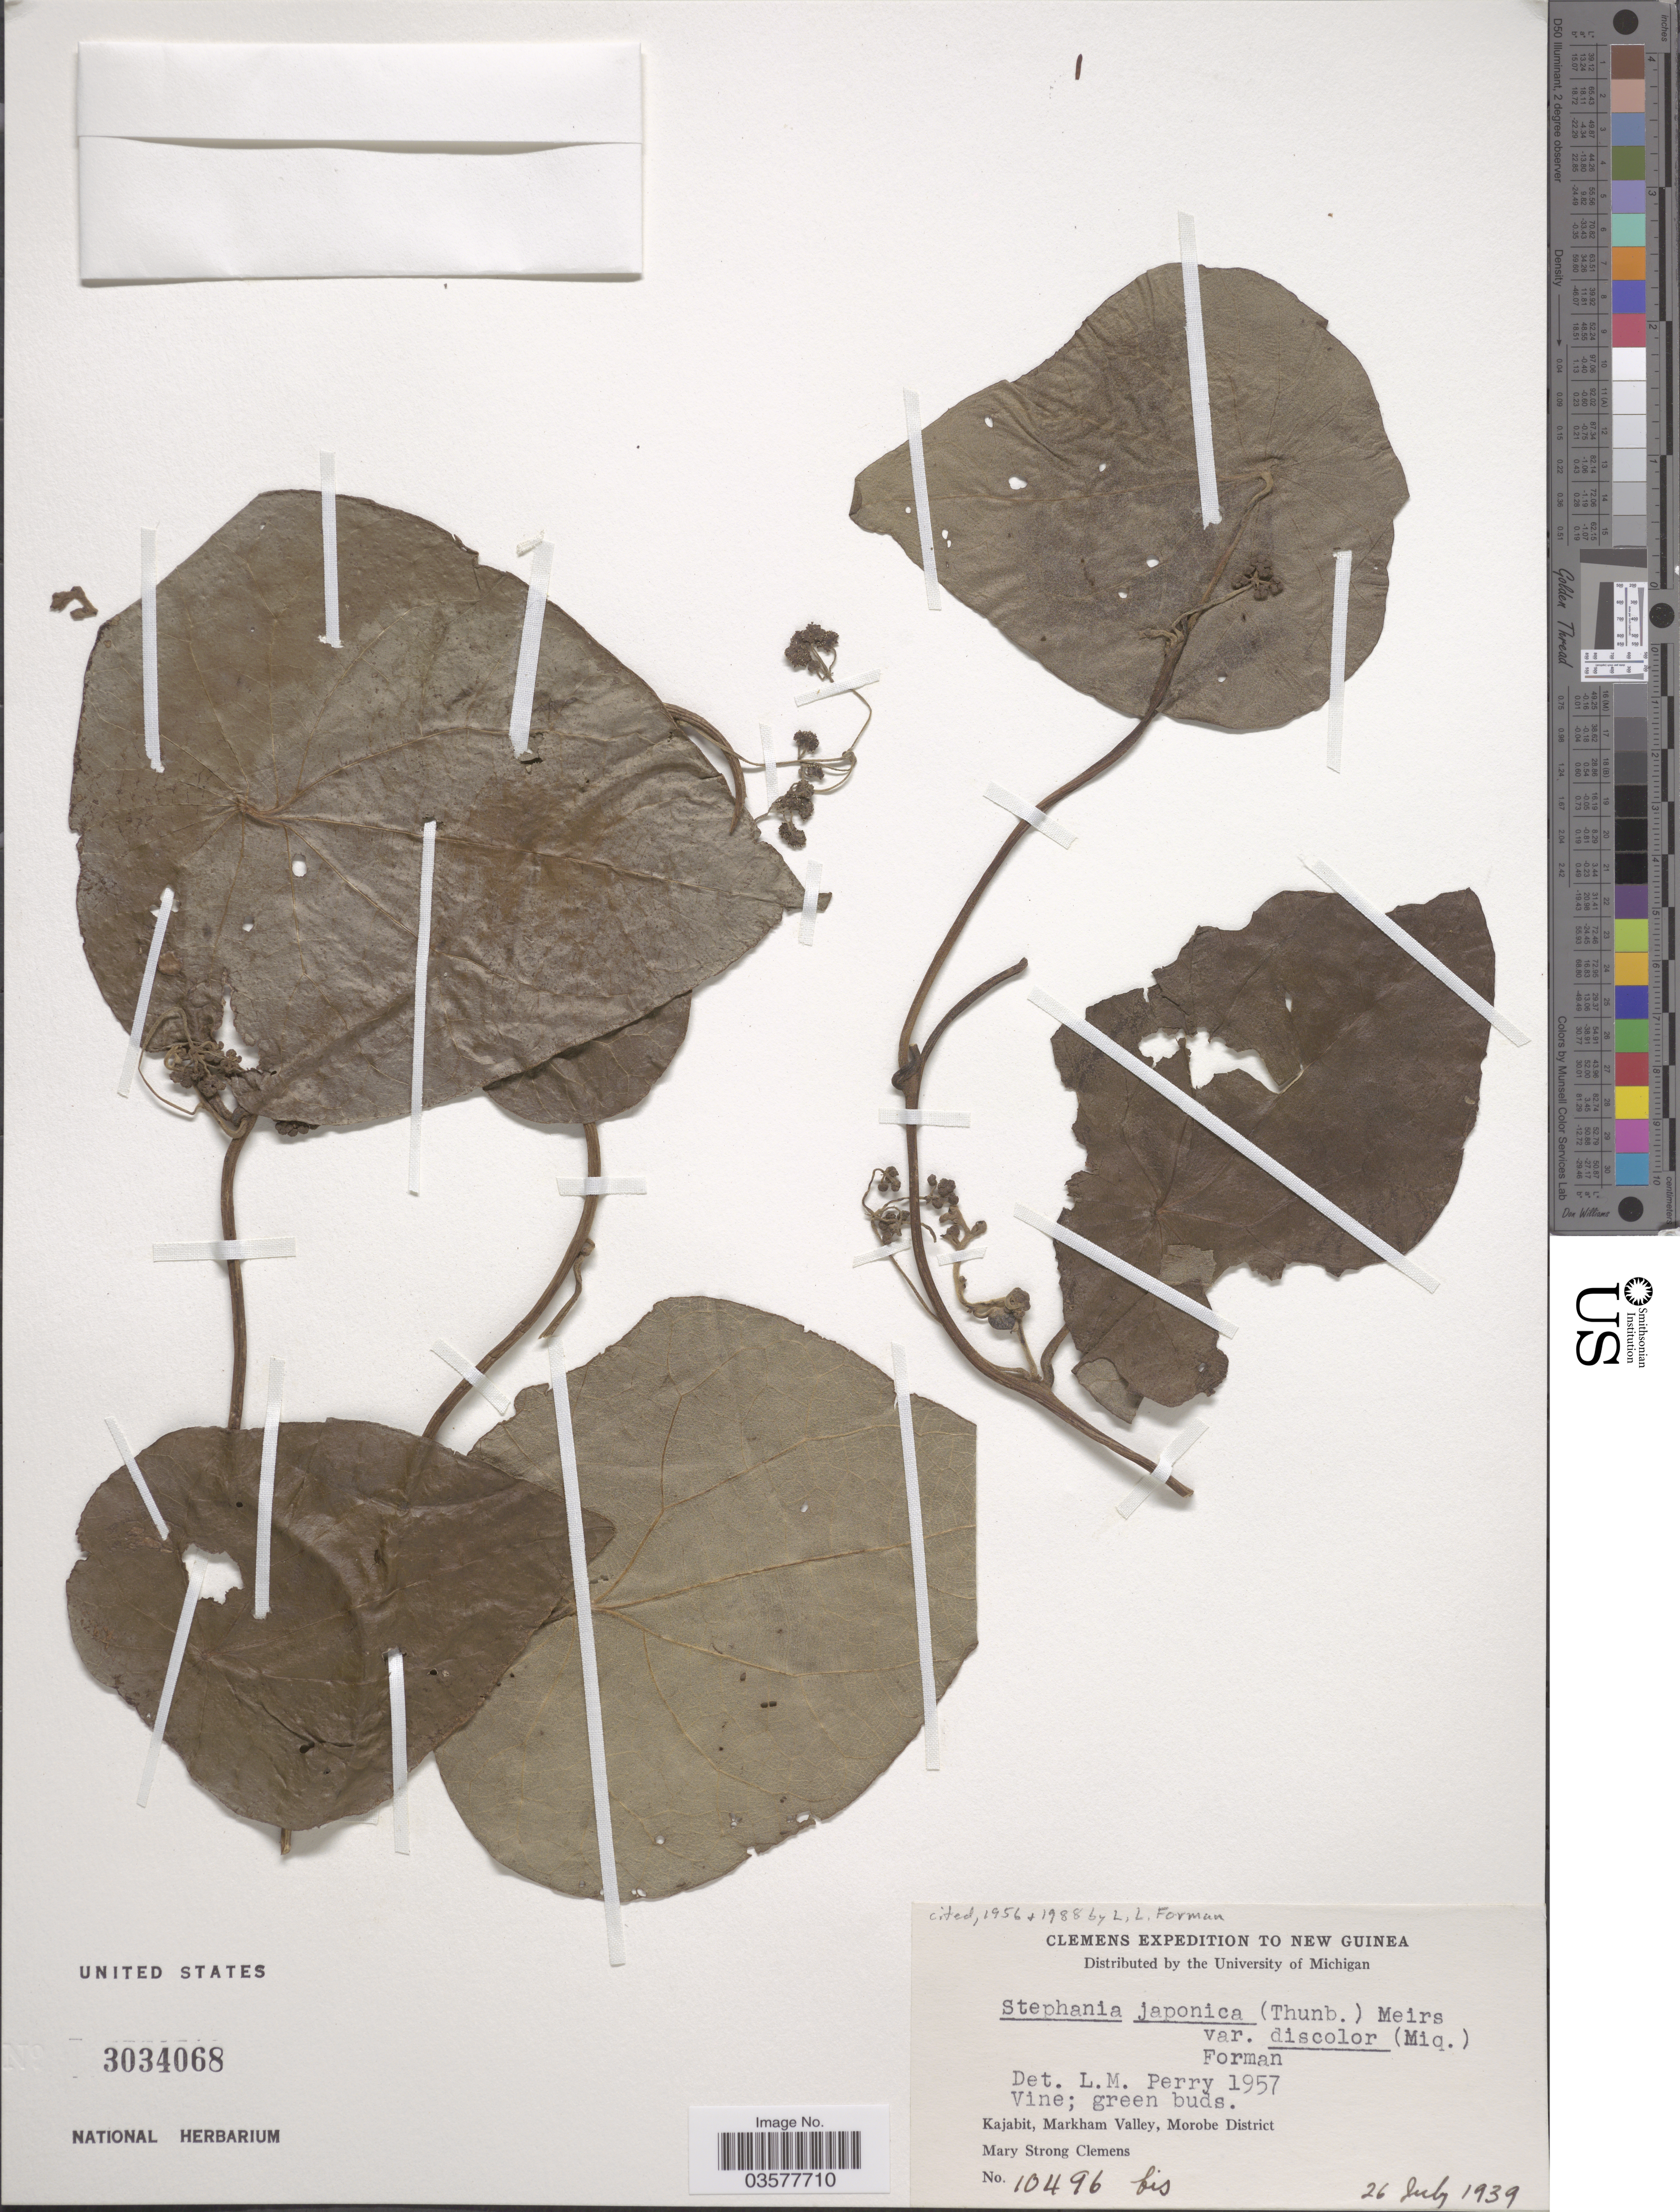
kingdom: Plantae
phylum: Tracheophyta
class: Magnoliopsida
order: Ranunculales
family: Menispermaceae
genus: Stephania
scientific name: Stephania japonica var. discolor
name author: (Blume) Forman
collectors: M. S. Clemens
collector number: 10496bis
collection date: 1939-07-26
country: Papua New Guinea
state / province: Morobe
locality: New Guinea. Kajabit, Markham Valley, Morobe District.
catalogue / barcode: US 3034068